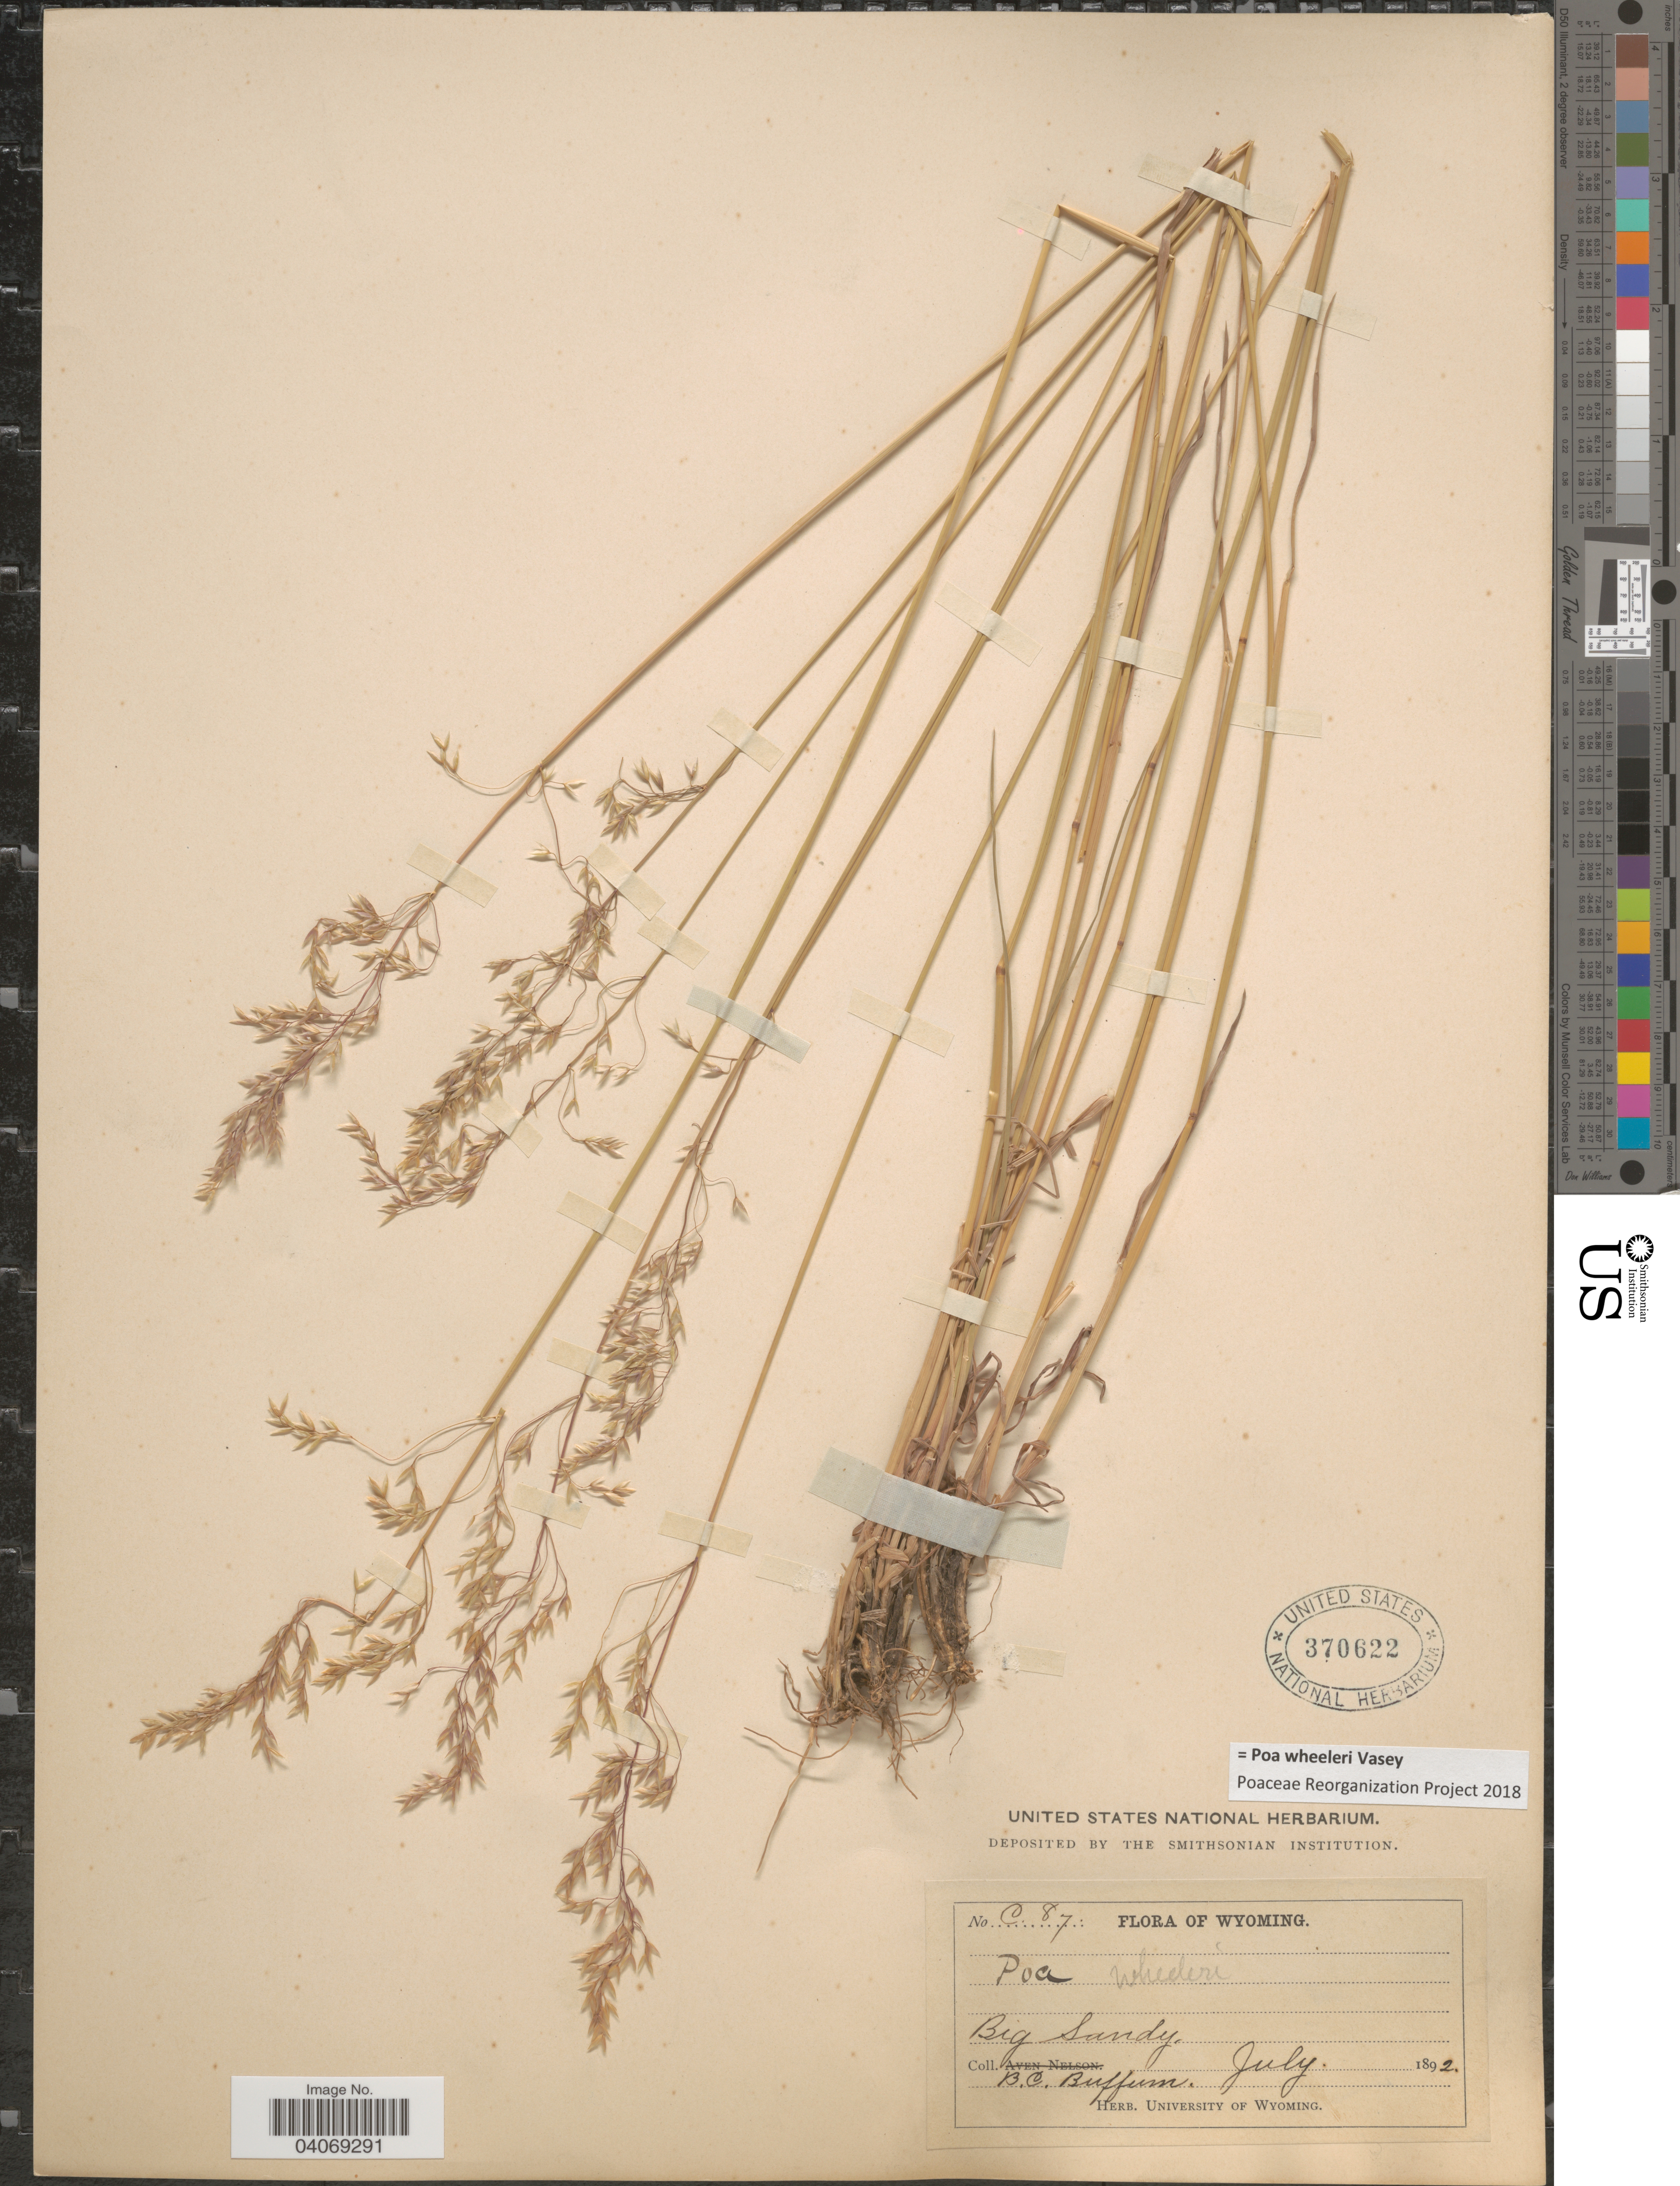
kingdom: Plantae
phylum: Tracheophyta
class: Liliopsida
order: Poales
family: Poaceae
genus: Poa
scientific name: Poa wheeleri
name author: Vasey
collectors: B. Buffum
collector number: C87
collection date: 1892-07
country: United States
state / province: Wyoming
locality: Big Sandy.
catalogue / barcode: US 370622